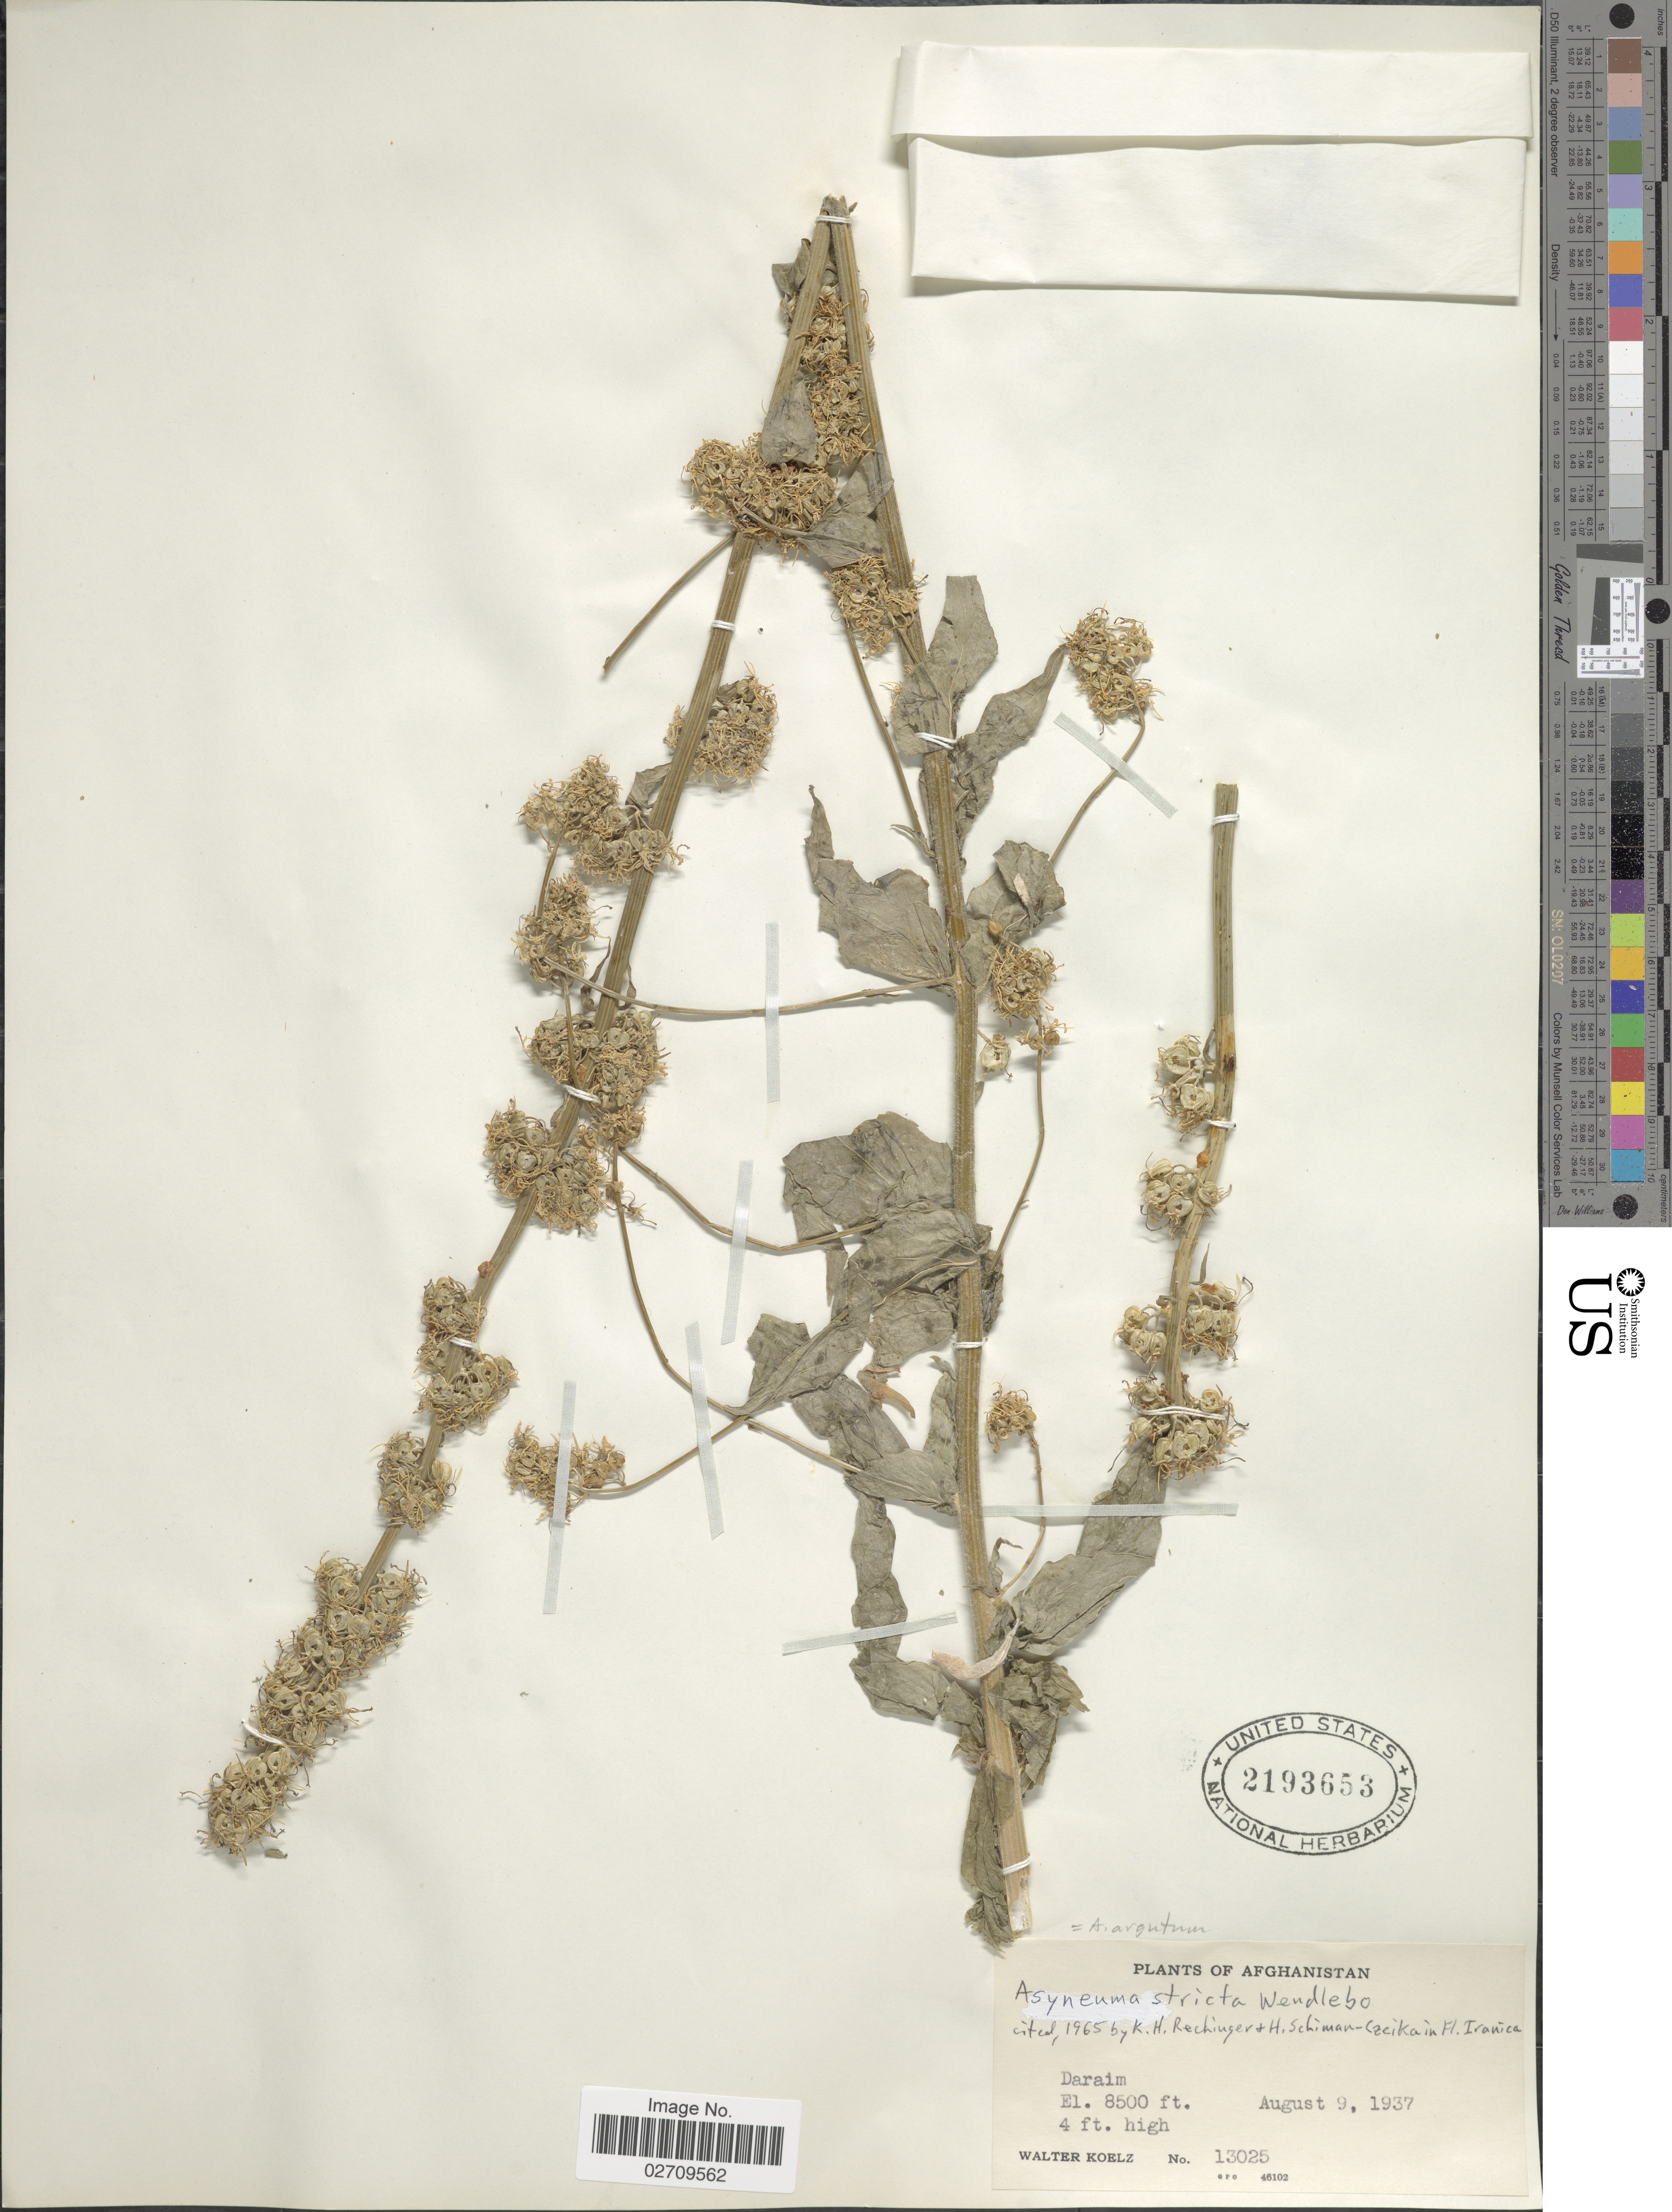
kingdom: Plantae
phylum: Tracheophyta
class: Magnoliopsida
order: Asterales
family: Campanulaceae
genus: Asyneuma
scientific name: Asyneuma argutum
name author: (Regel) Bornm.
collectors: W. N. Koelz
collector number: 13025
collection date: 1937-08-09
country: Afghanistan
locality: Daraim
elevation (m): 2591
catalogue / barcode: US 2193653